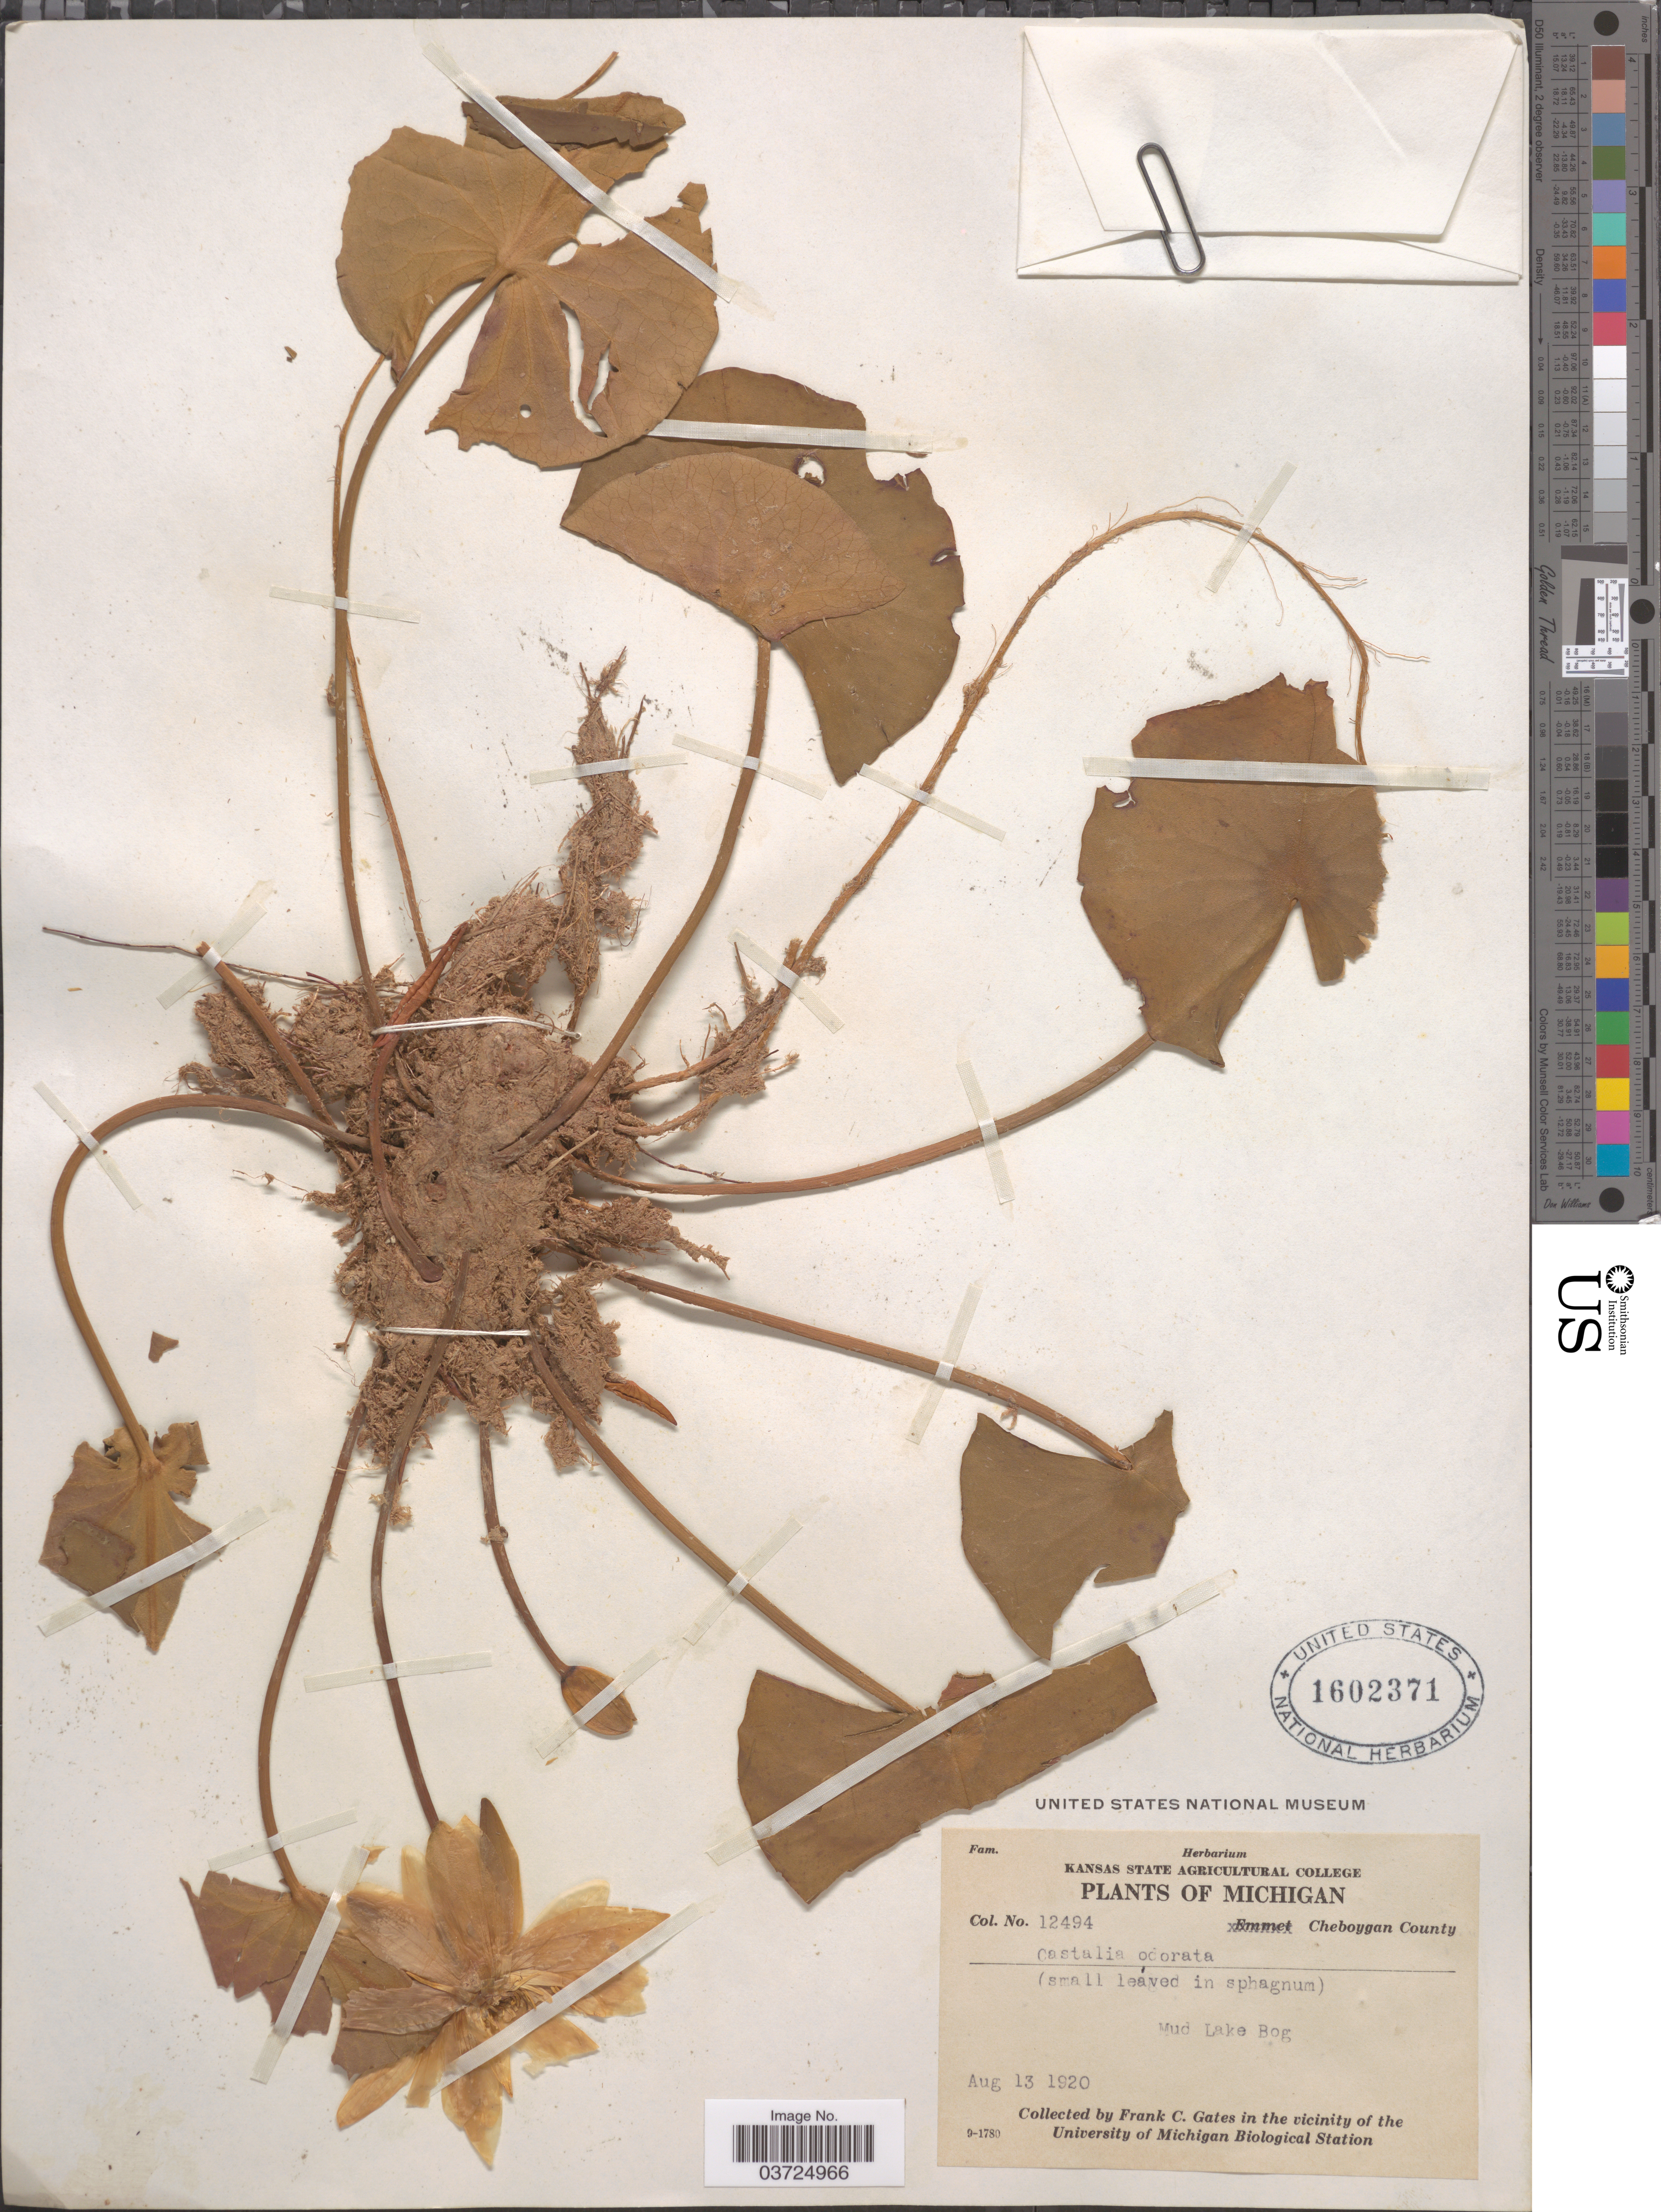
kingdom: Plantae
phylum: Tracheophyta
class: Magnoliopsida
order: Nymphaeales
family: Nymphaeaceae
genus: Nymphaea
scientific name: Nymphaea odorata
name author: Aiton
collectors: F. C. Gates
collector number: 12494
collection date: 1920-08-13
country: United States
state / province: Michigan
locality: Cheboygan County. Mud Lake Bog. Vicinity of the University of Michigan Biological Station.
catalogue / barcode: US 1602371